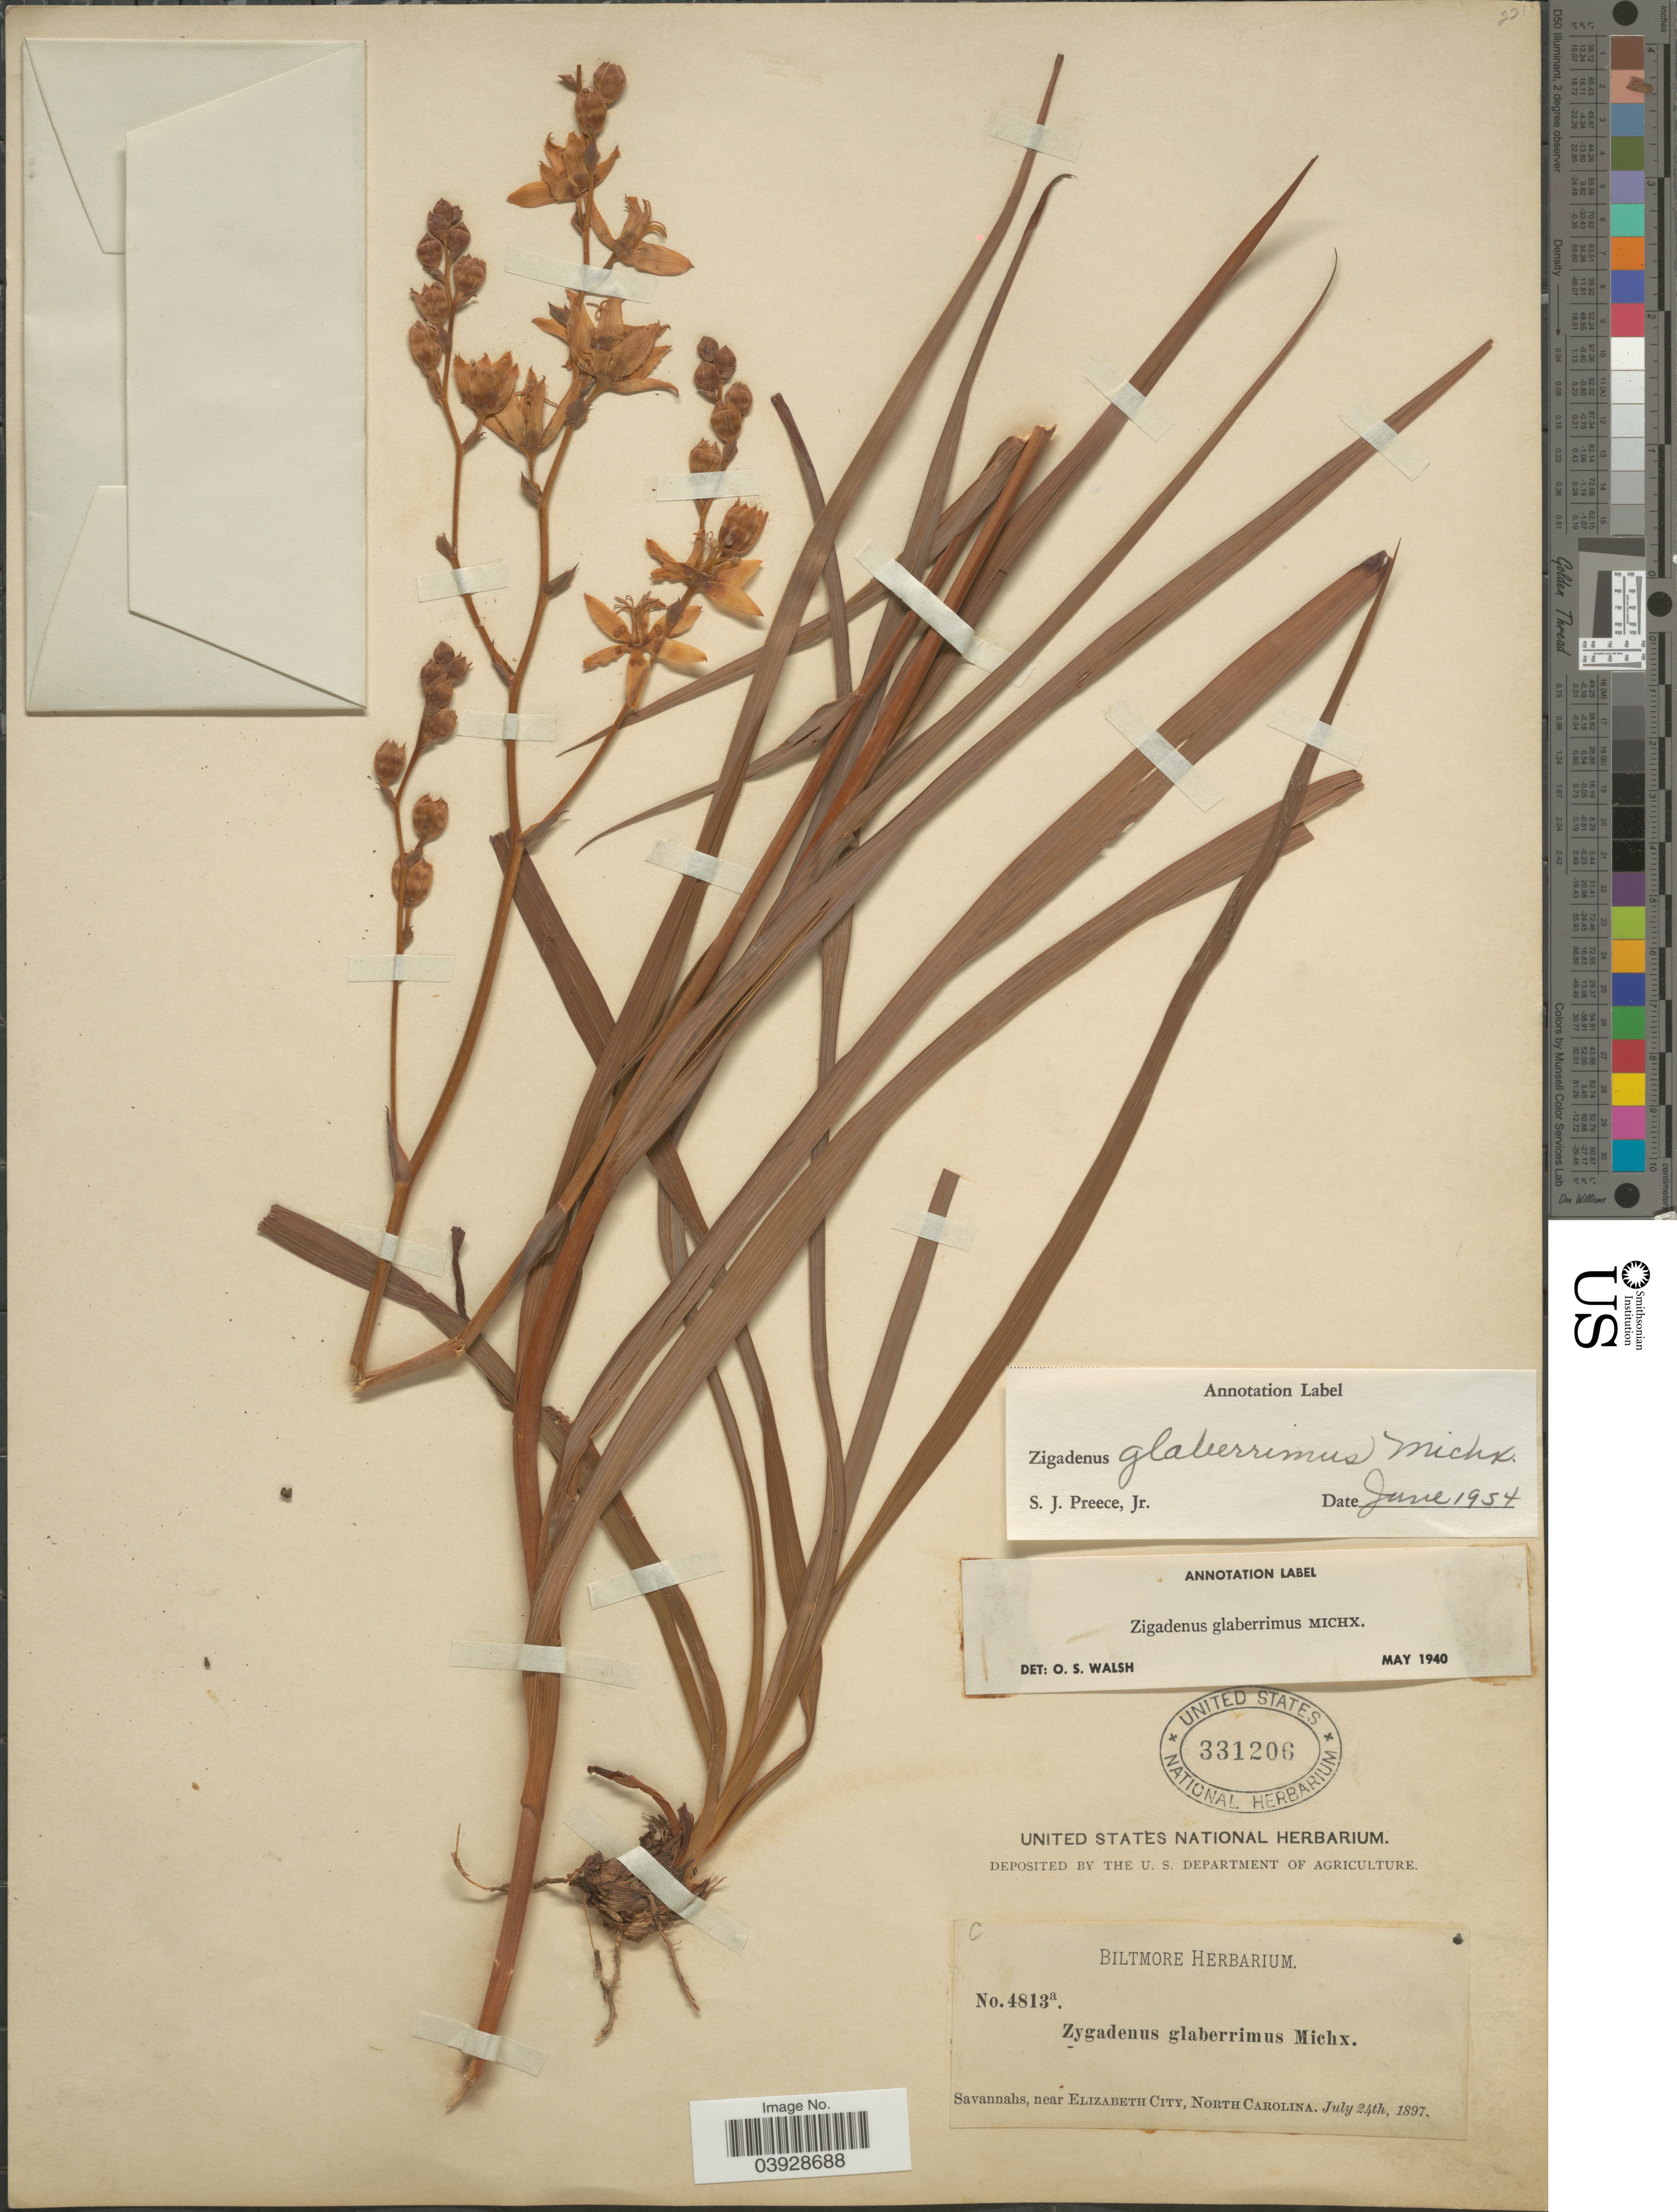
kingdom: Plantae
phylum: Tracheophyta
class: Liliopsida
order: Liliales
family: Melanthiaceae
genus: Zigadenus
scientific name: Zigadenus glaberrimus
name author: Michx.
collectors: ex herb. Biltmore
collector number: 4813a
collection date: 1897-07-24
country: United States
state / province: North Carolina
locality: Savannahs, near Elizabeth City.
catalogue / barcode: US 331206